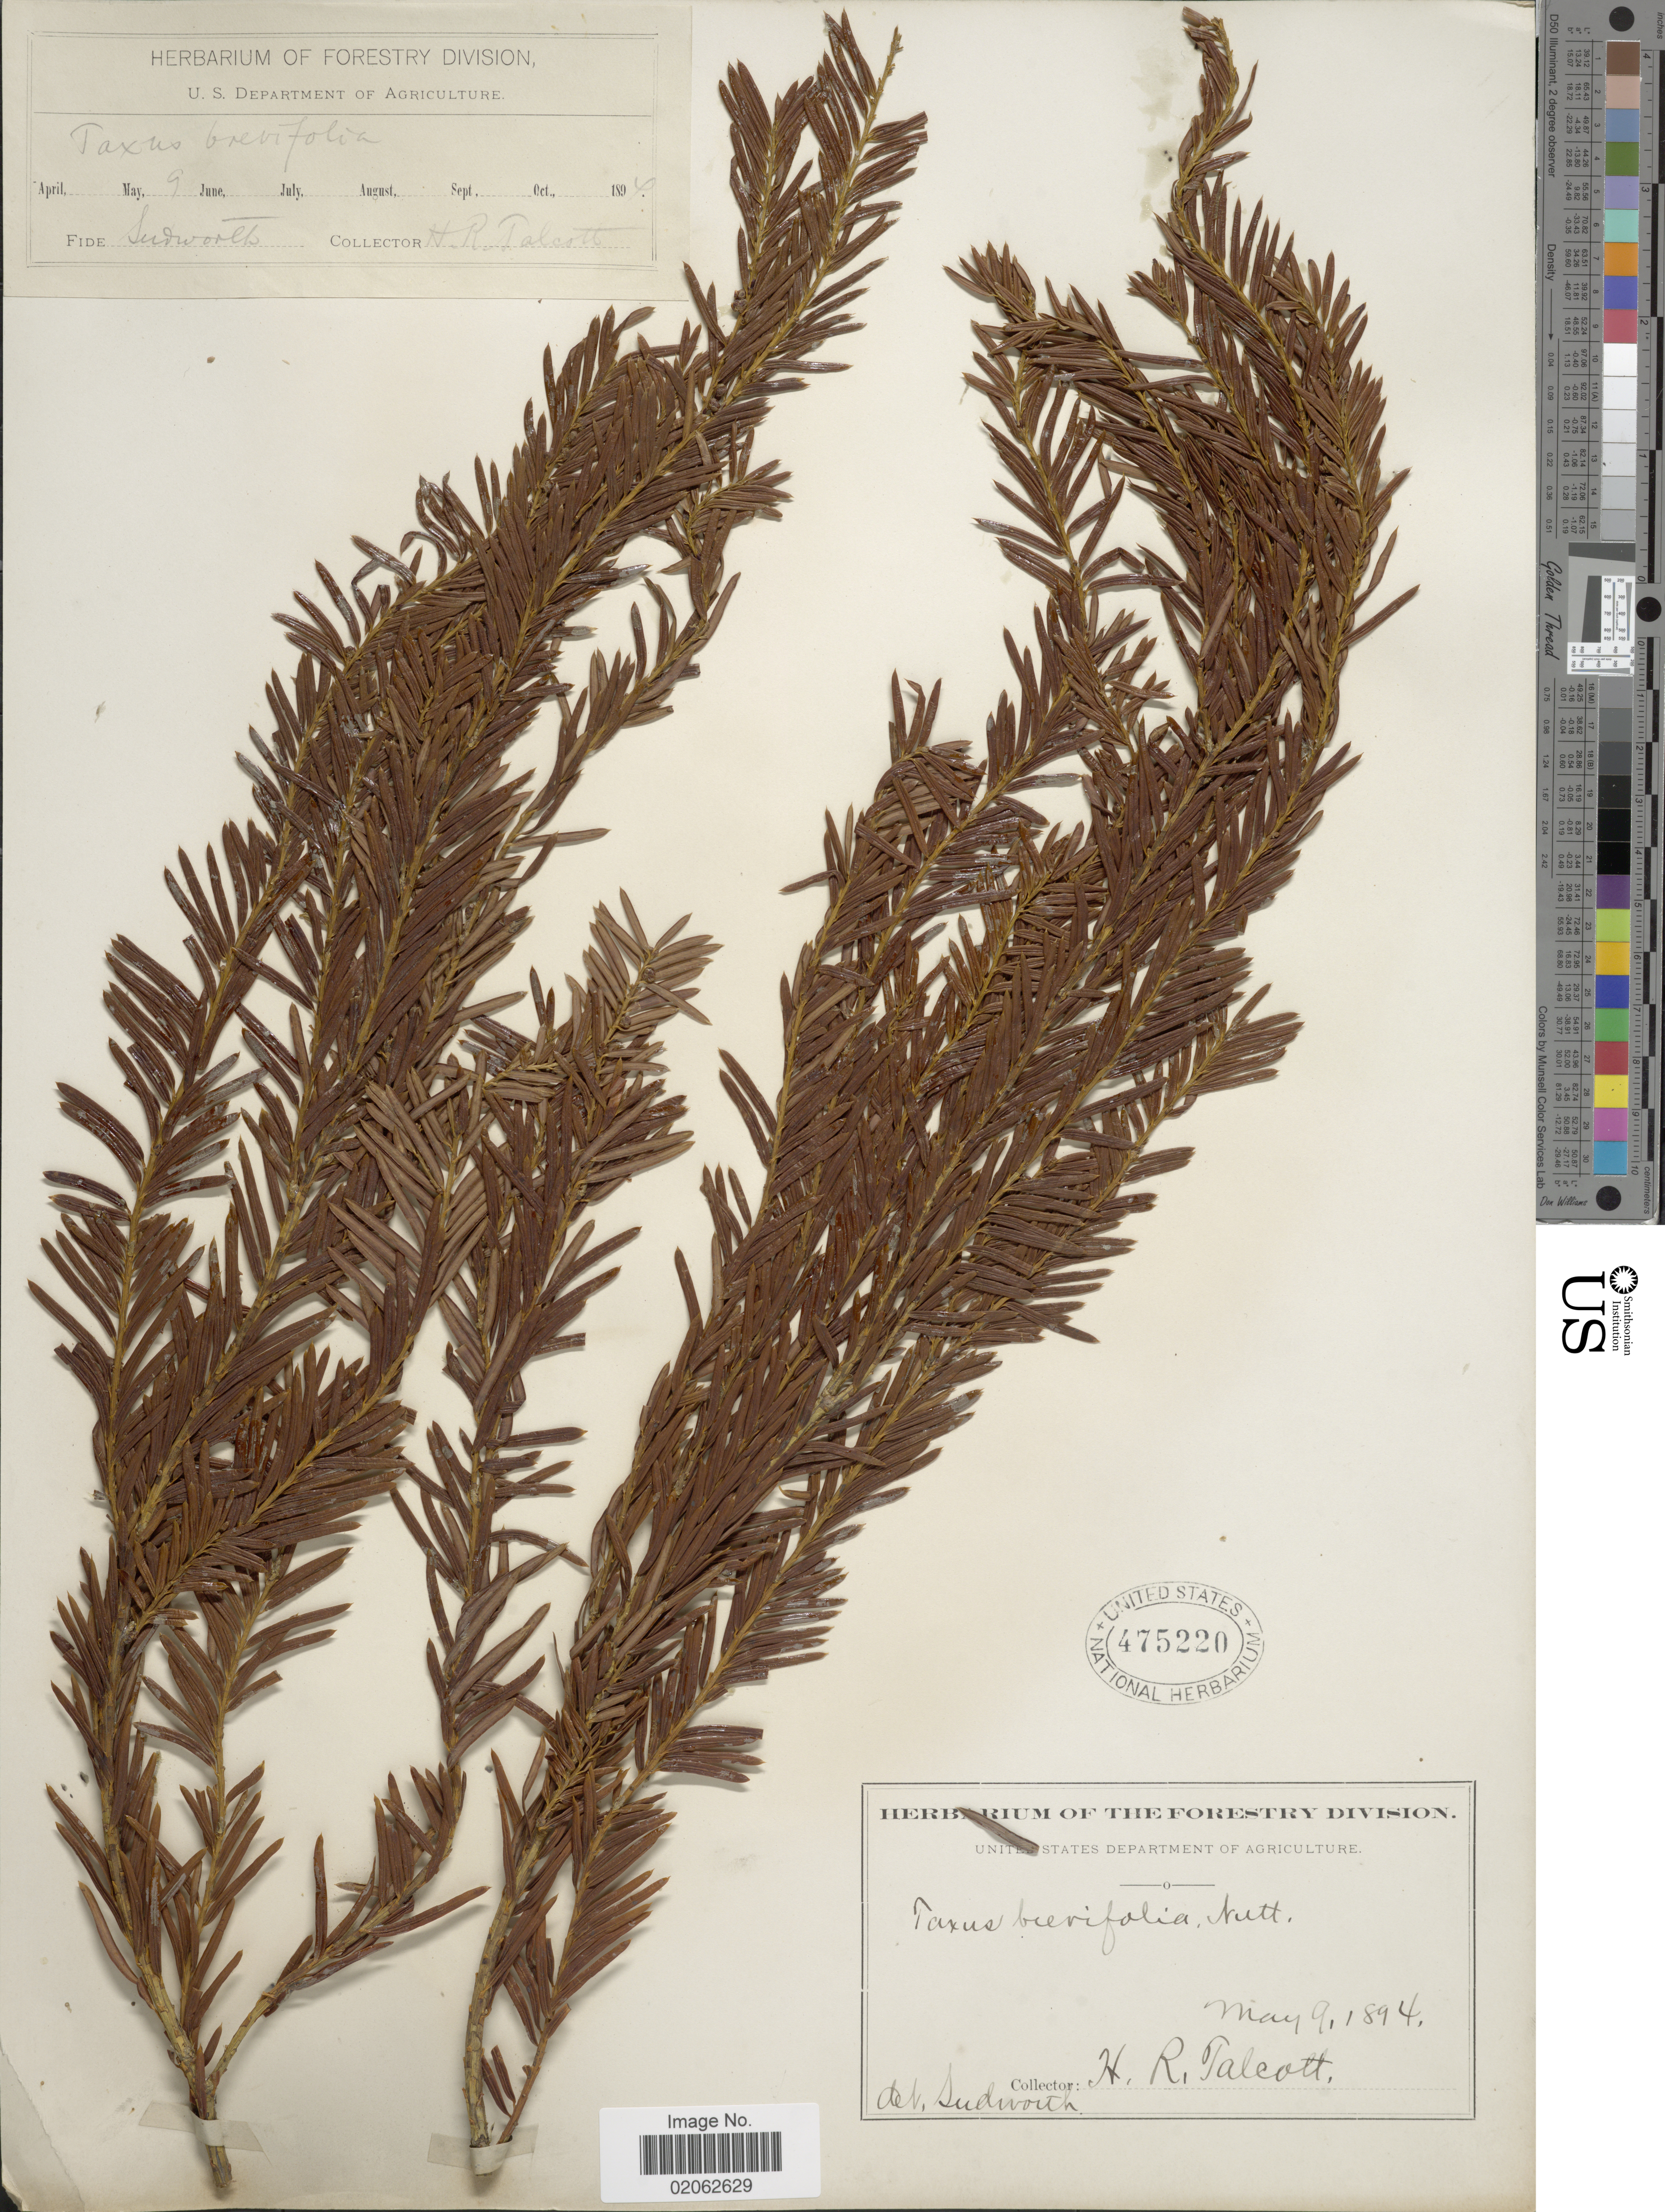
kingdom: Plantae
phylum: Tracheophyta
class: Pinopsida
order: Pinales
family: Taxaceae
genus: Taxus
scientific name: Taxus brevifolia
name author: Nutt.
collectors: H. Talcott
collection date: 1894-05-09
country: United States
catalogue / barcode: US 475220